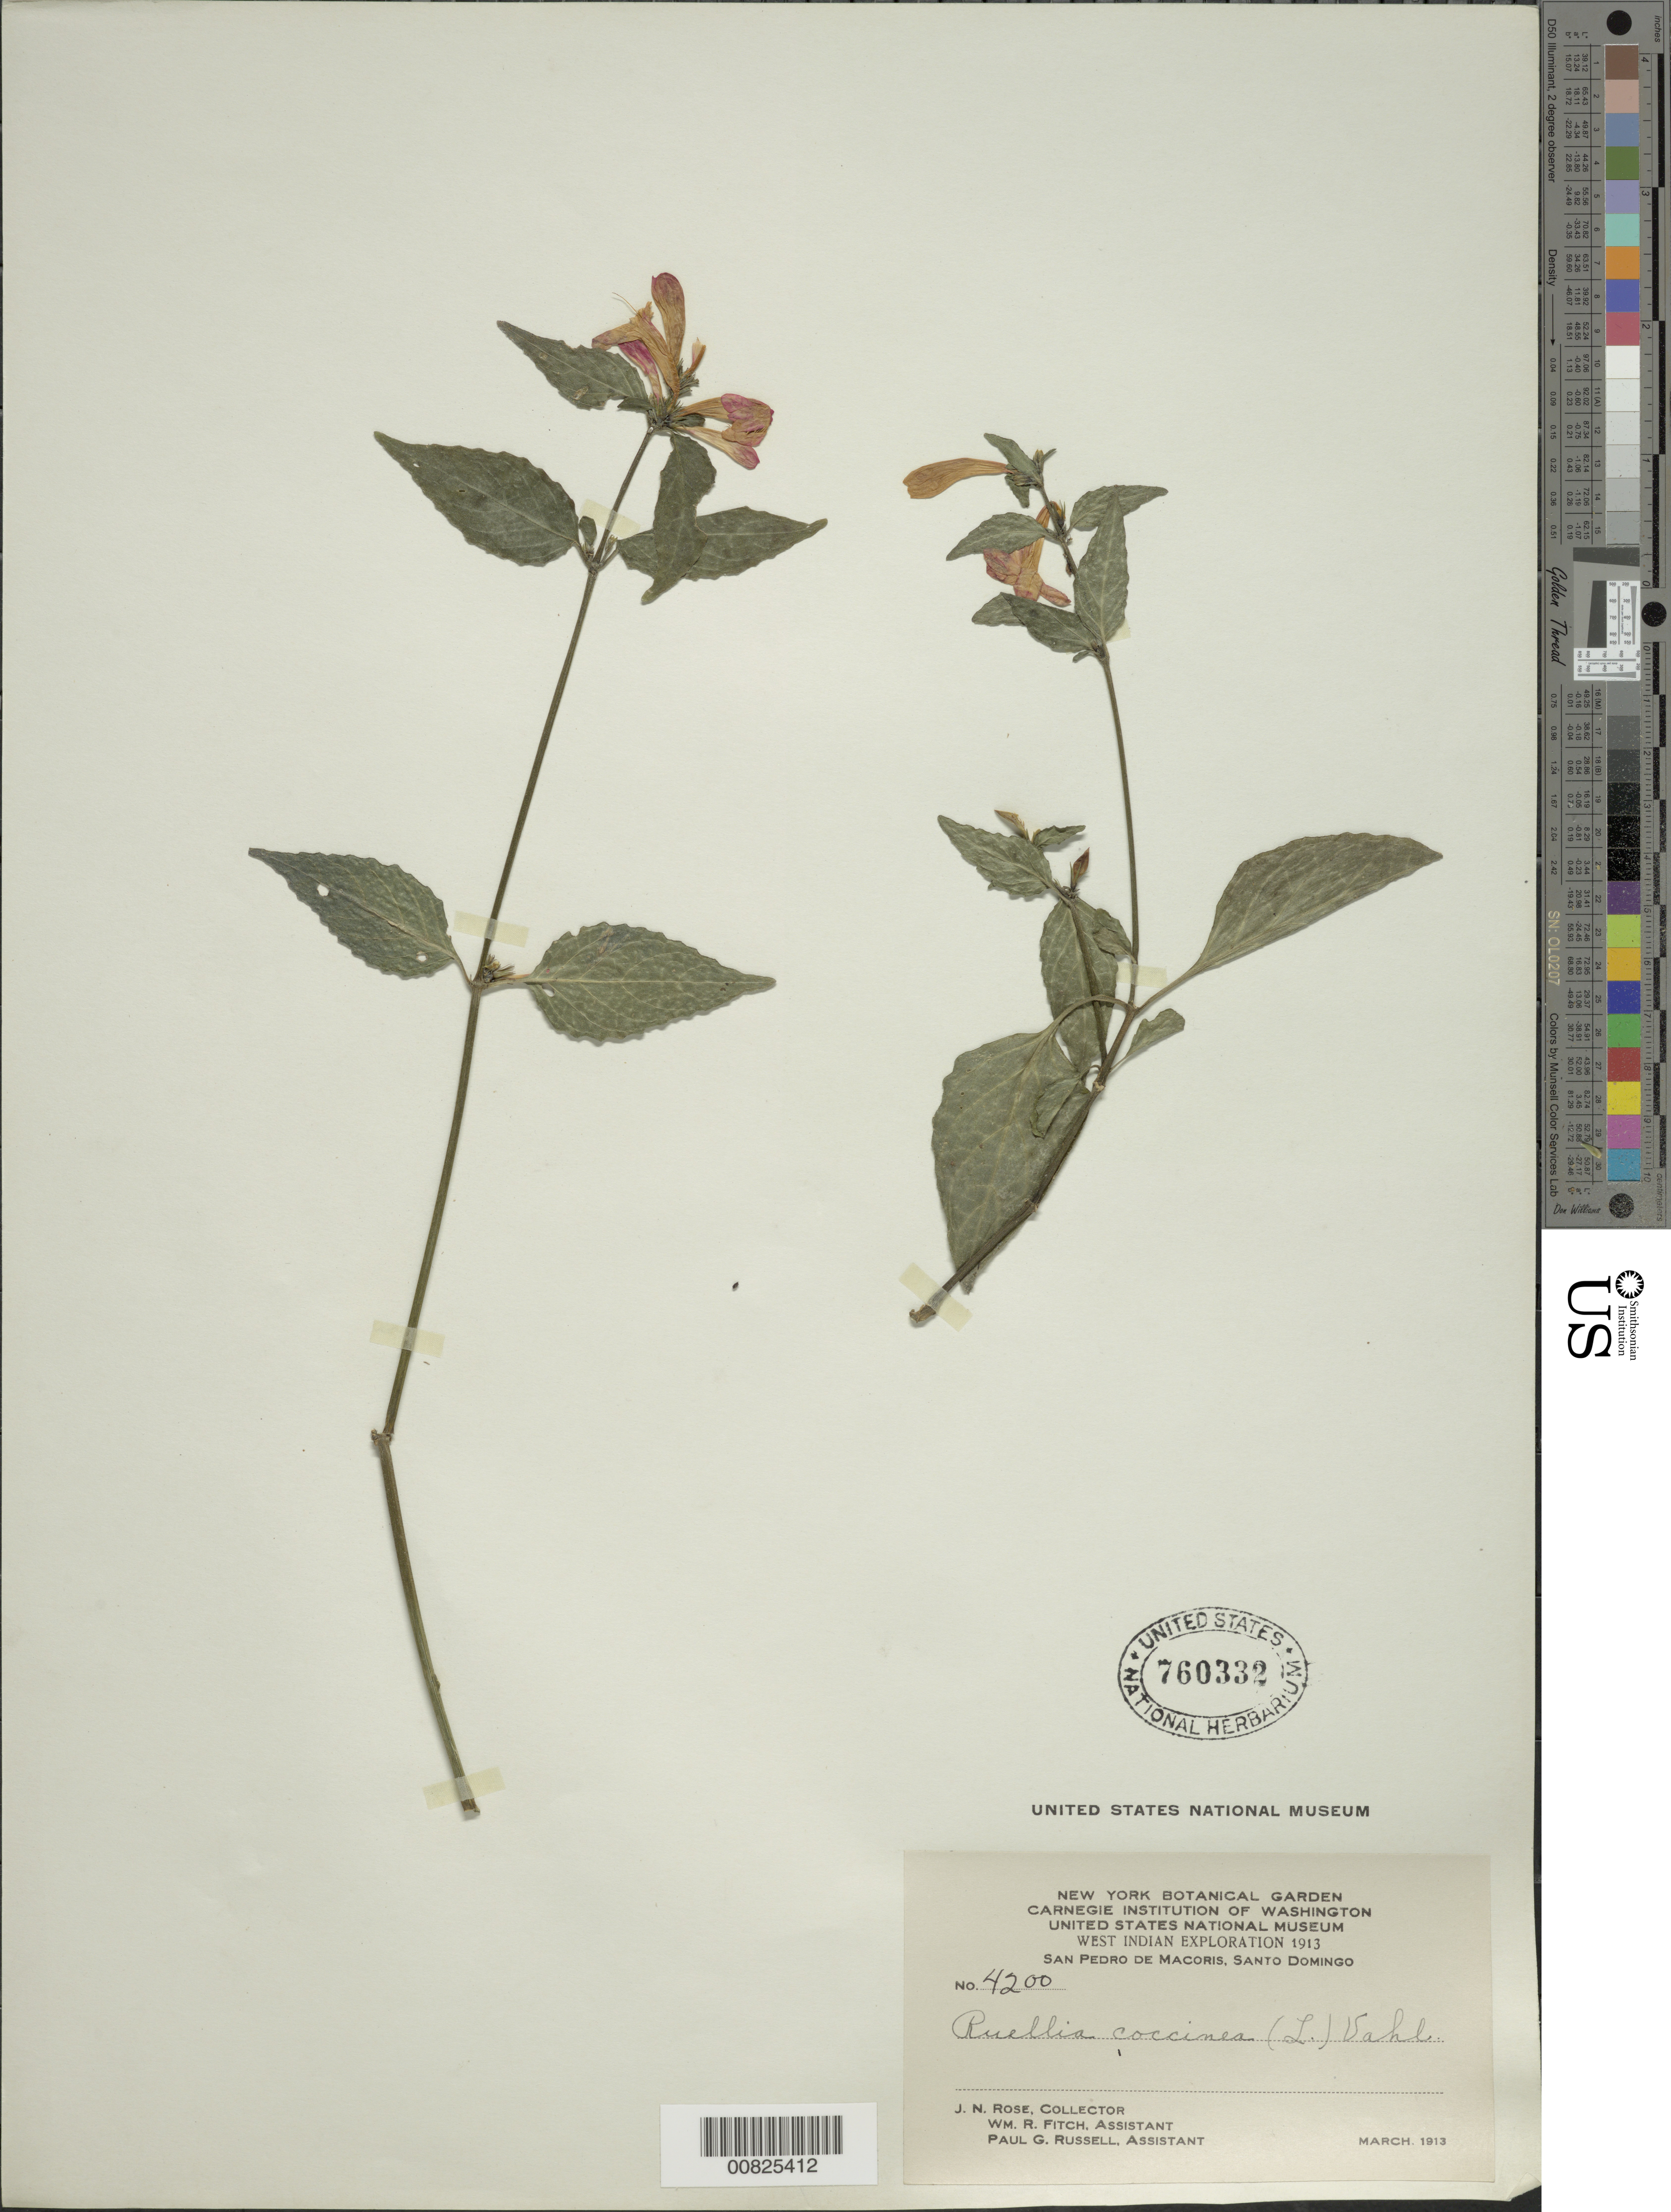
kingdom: Plantae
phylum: Tracheophyta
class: Magnoliopsida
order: Lamiales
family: Acanthaceae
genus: Ruellia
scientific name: Ruellia coccinea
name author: (L.) Vahl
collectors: J. N. Rose, W. R. Fitch & P. G. Russell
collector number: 4200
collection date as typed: Mar 1913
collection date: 1913-03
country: Dominican Republic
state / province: San Pedro de Macoris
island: Hispaniola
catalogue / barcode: US 760332